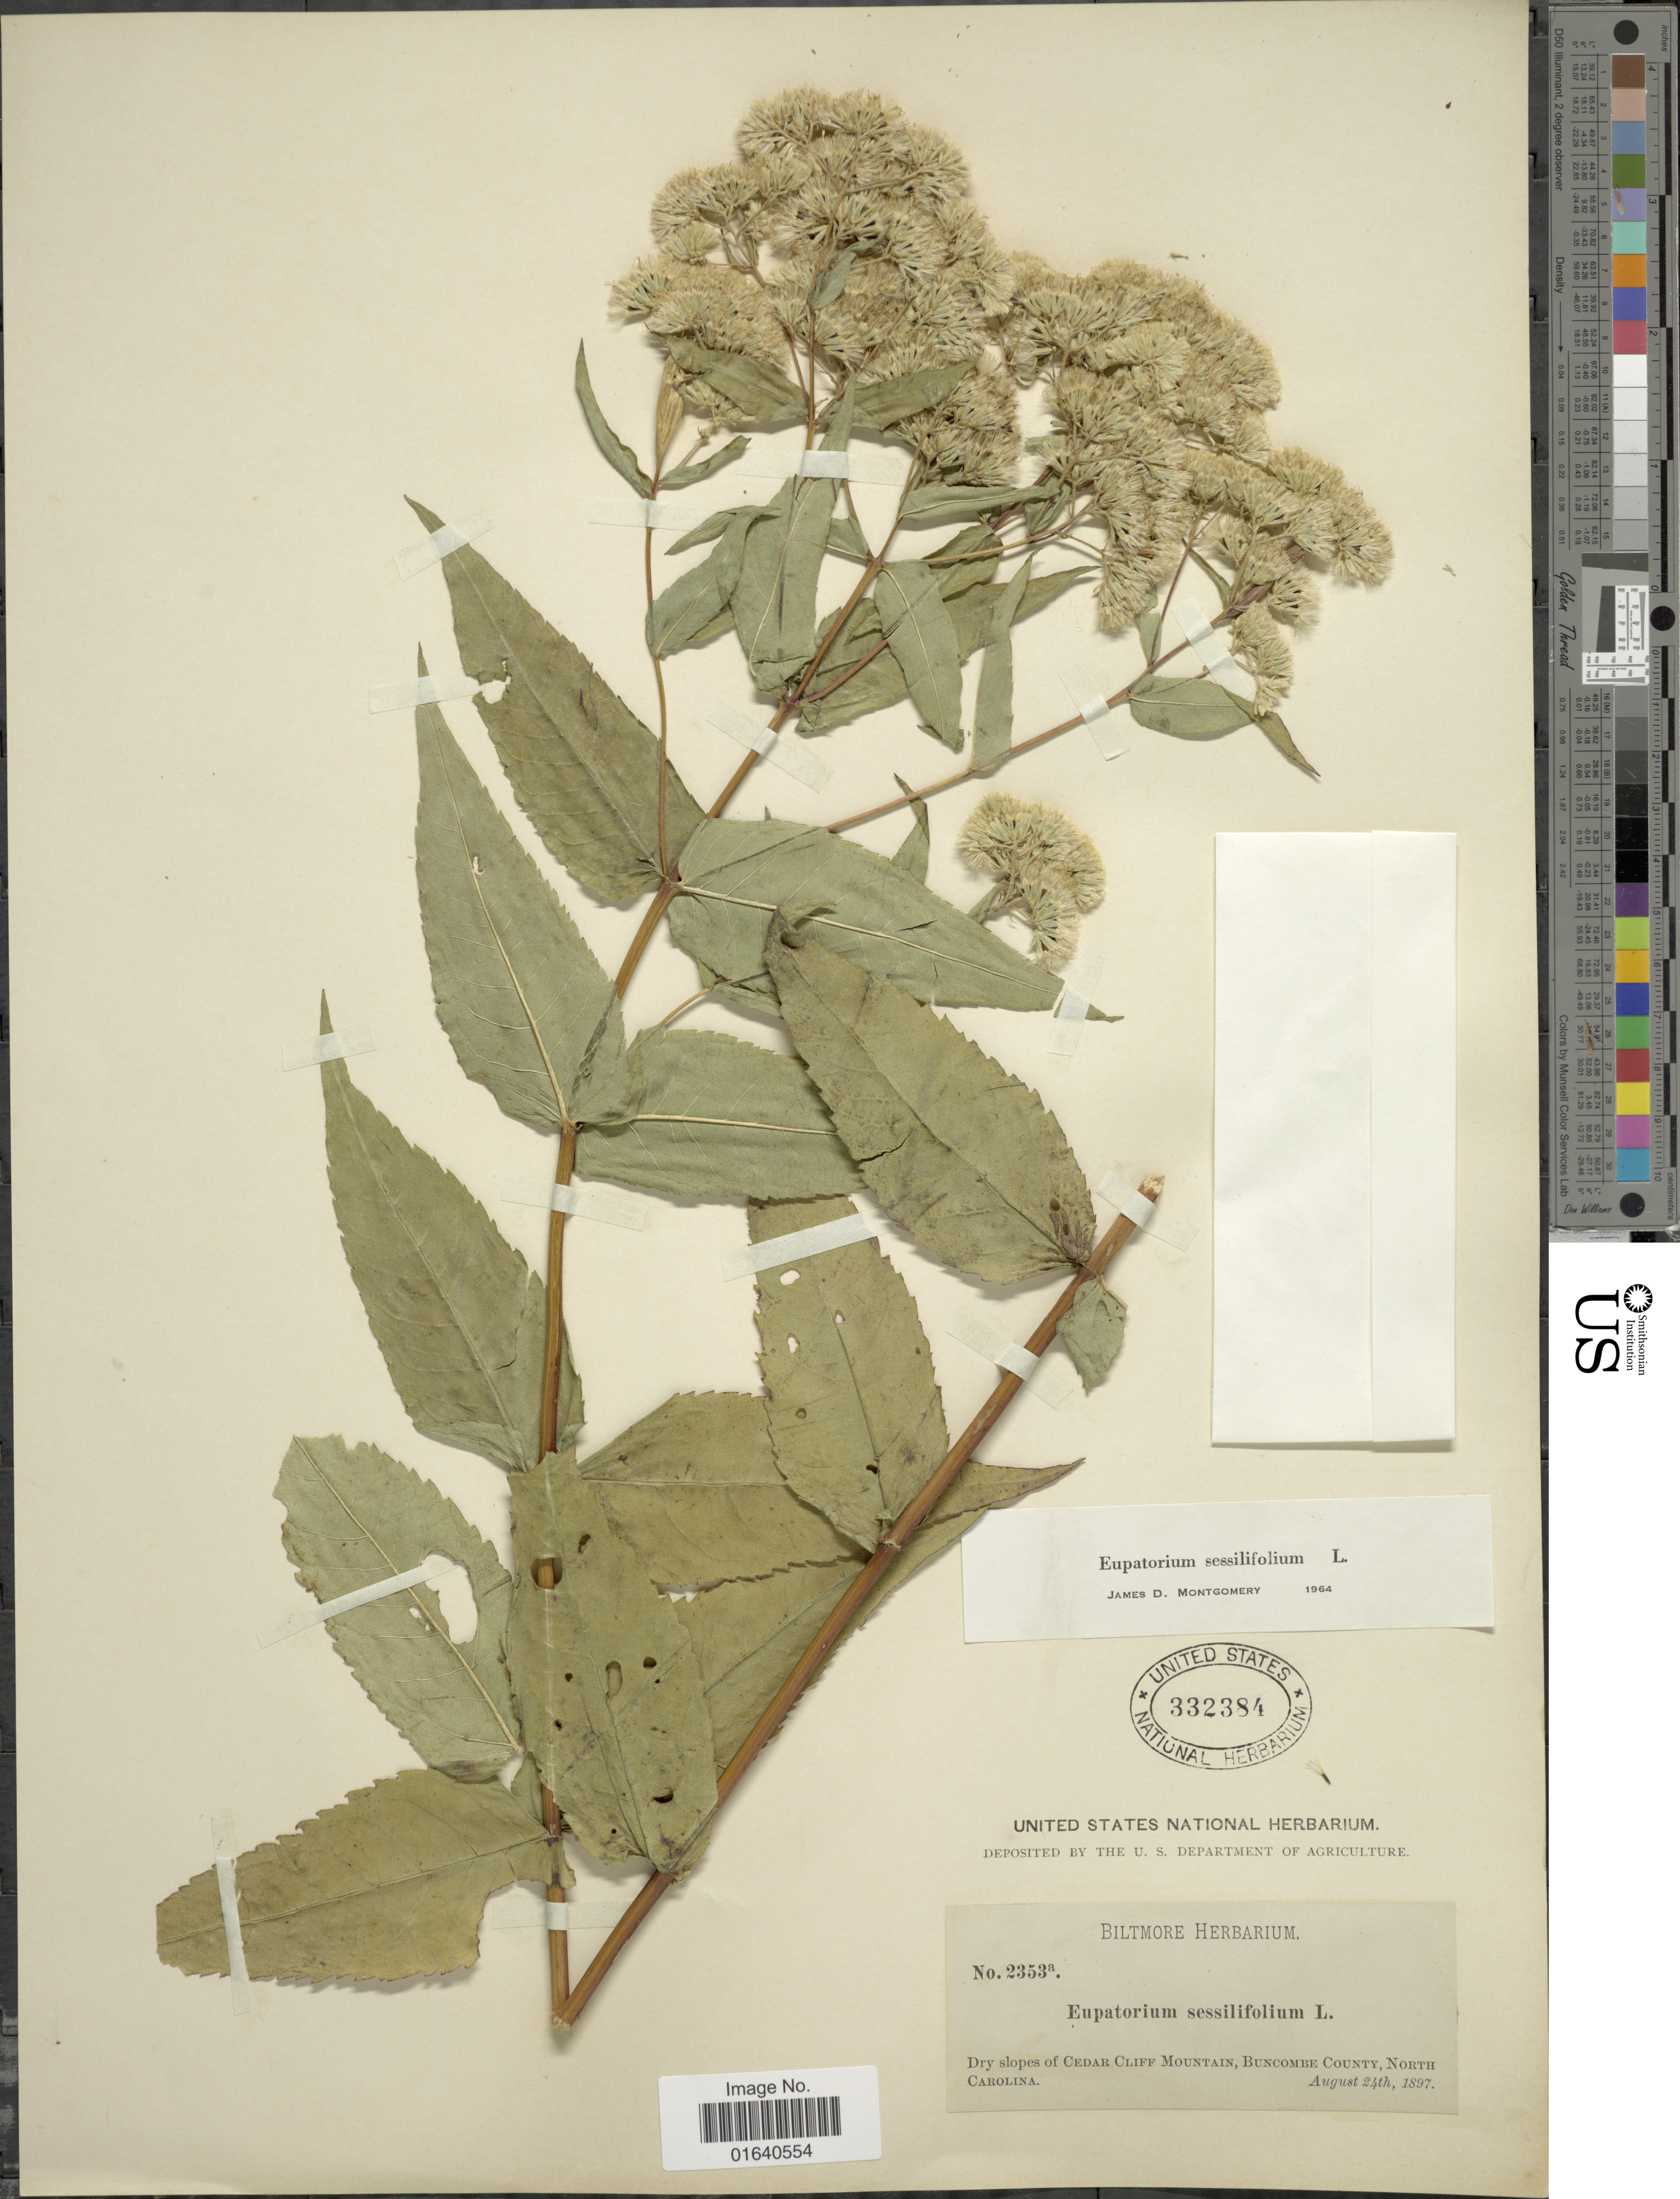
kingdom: Plantae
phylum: Tracheophyta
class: Magnoliopsida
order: Asterales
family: Asteraceae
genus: Eupatorium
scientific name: Eupatorium vaseyi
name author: Porter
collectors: ex herb. Biltmore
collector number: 2353a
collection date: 1897-08-24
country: United States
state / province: North Carolina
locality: Dry slopes of Cedar Cliff Mountain, Buncombe County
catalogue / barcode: US 332384